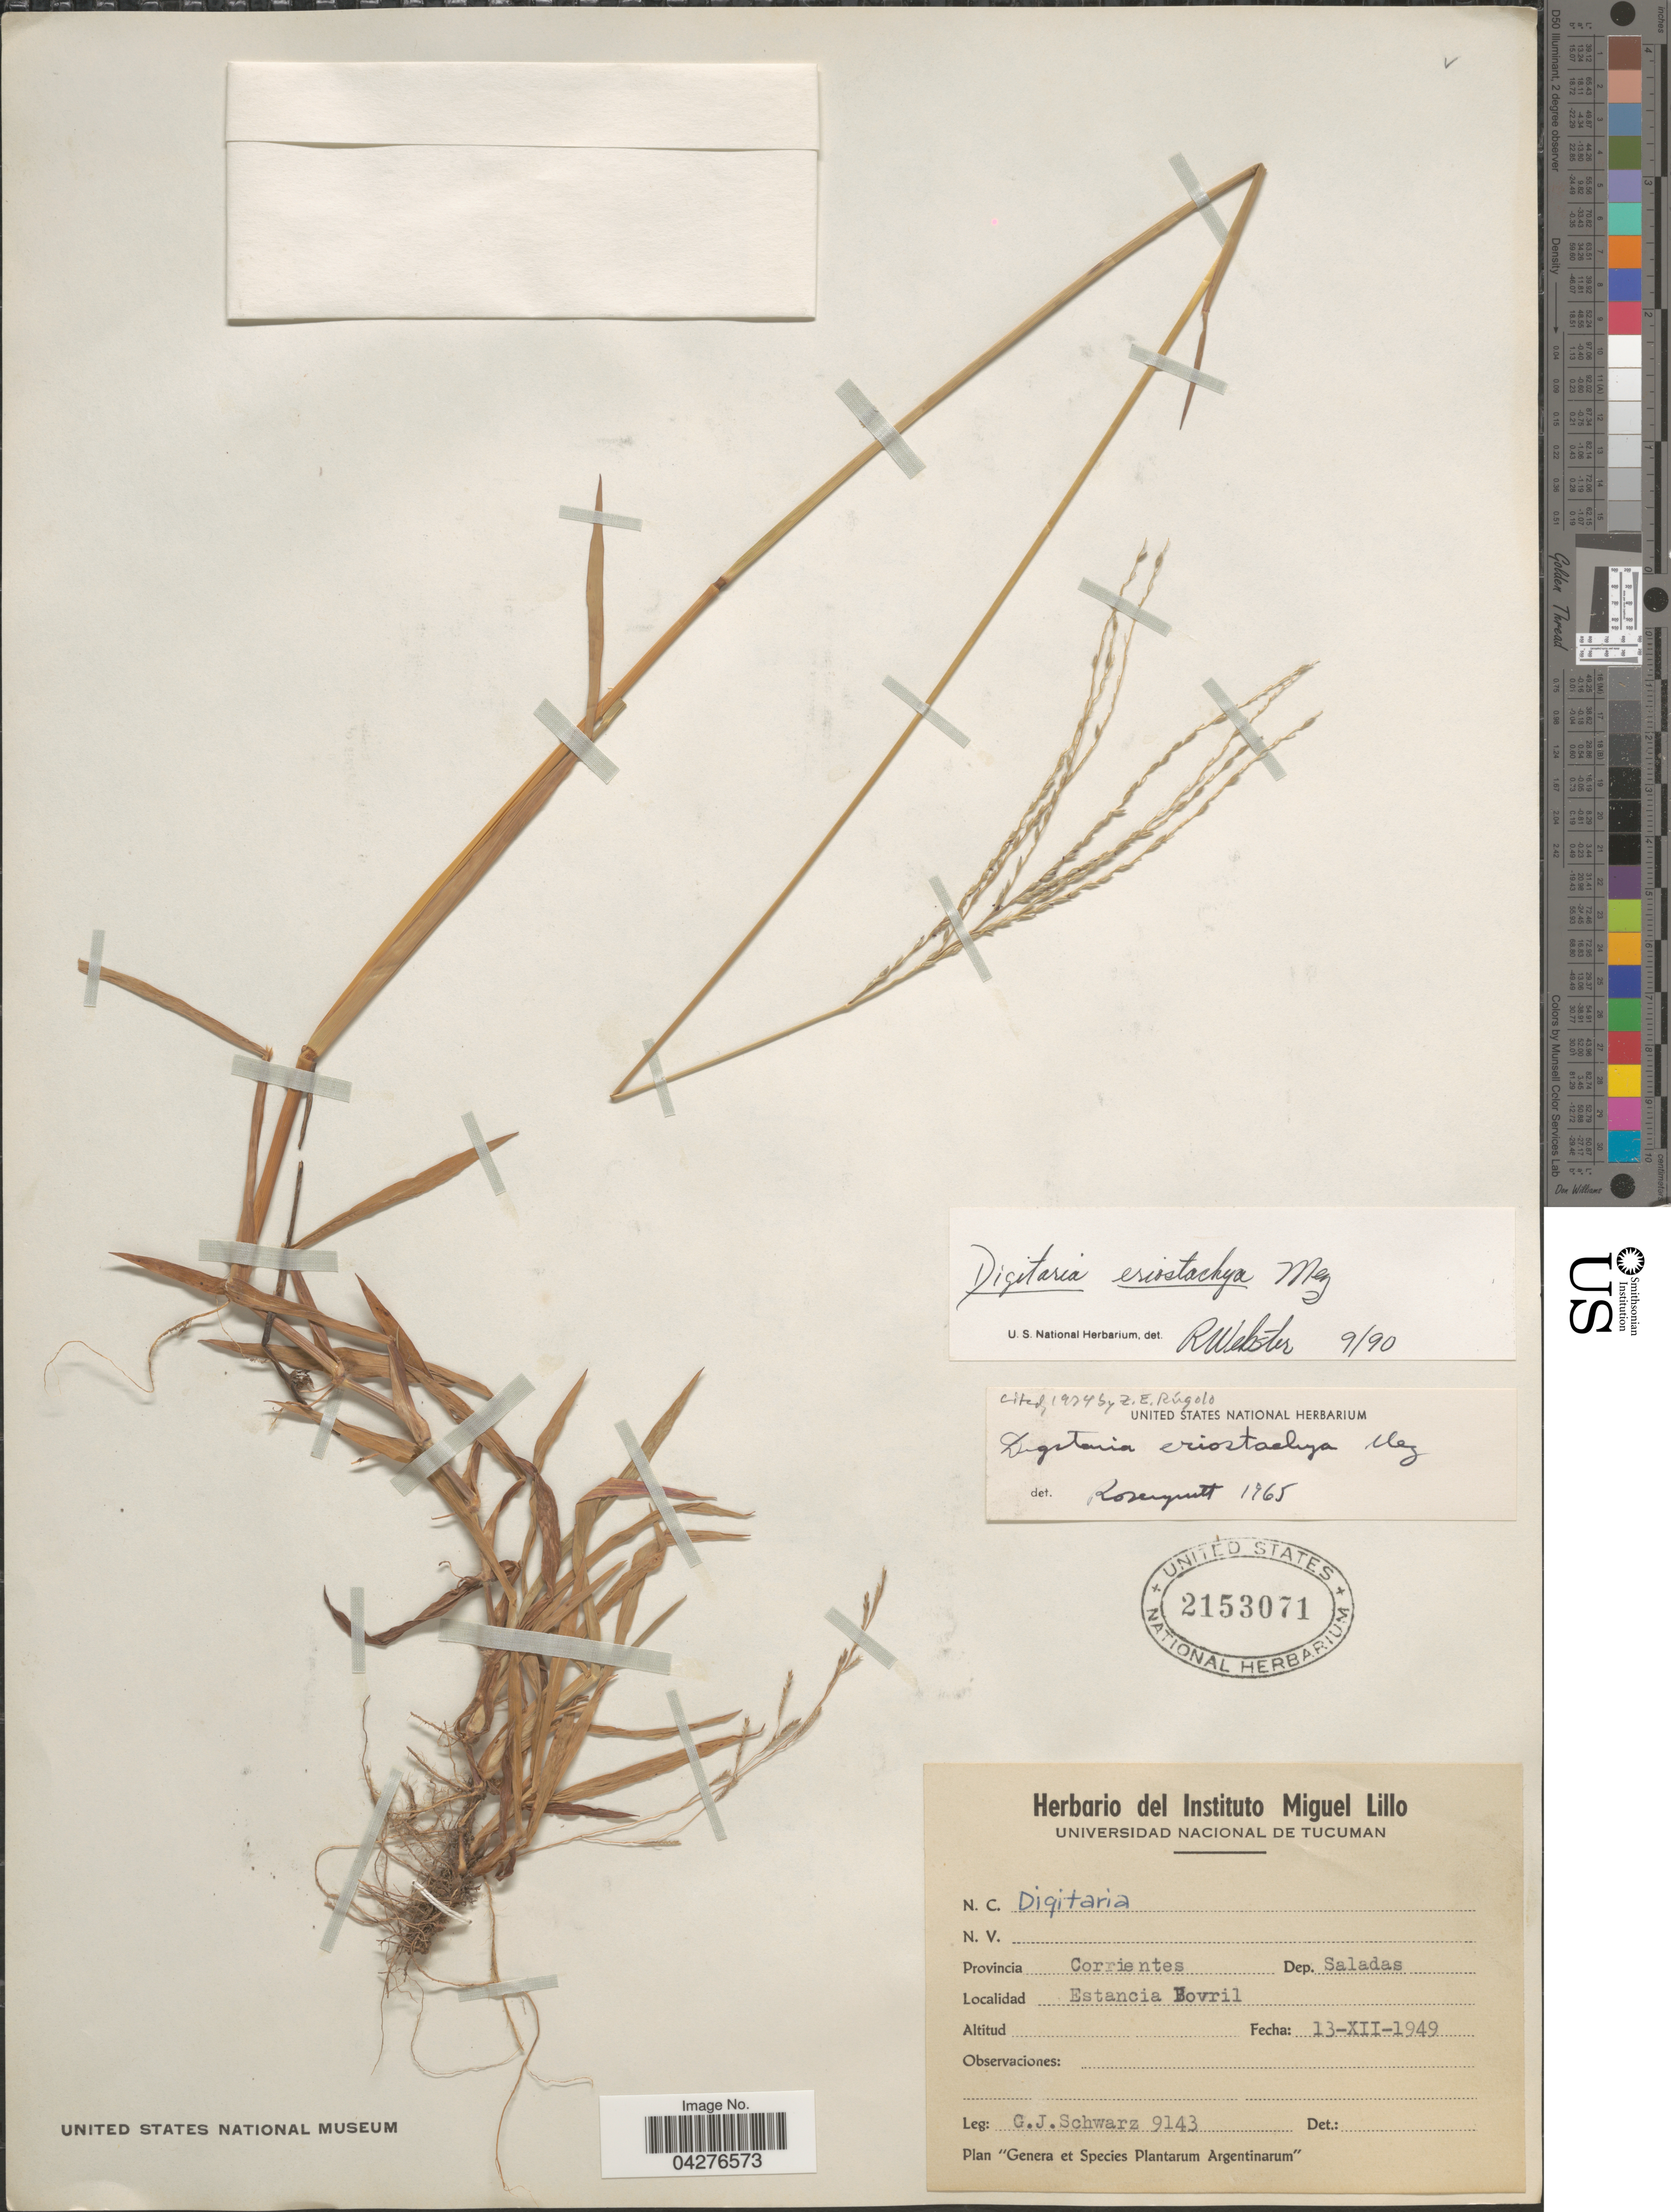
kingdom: Plantae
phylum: Tracheophyta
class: Liliopsida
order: Poales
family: Poaceae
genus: Digitaria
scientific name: Digitaria eriostachya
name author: Mez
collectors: G. J. Schwarz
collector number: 9143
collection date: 1949-12-13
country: Argentina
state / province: Corrientes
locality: Dep. Saladas. Estancia Bovril.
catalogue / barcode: US 2153071